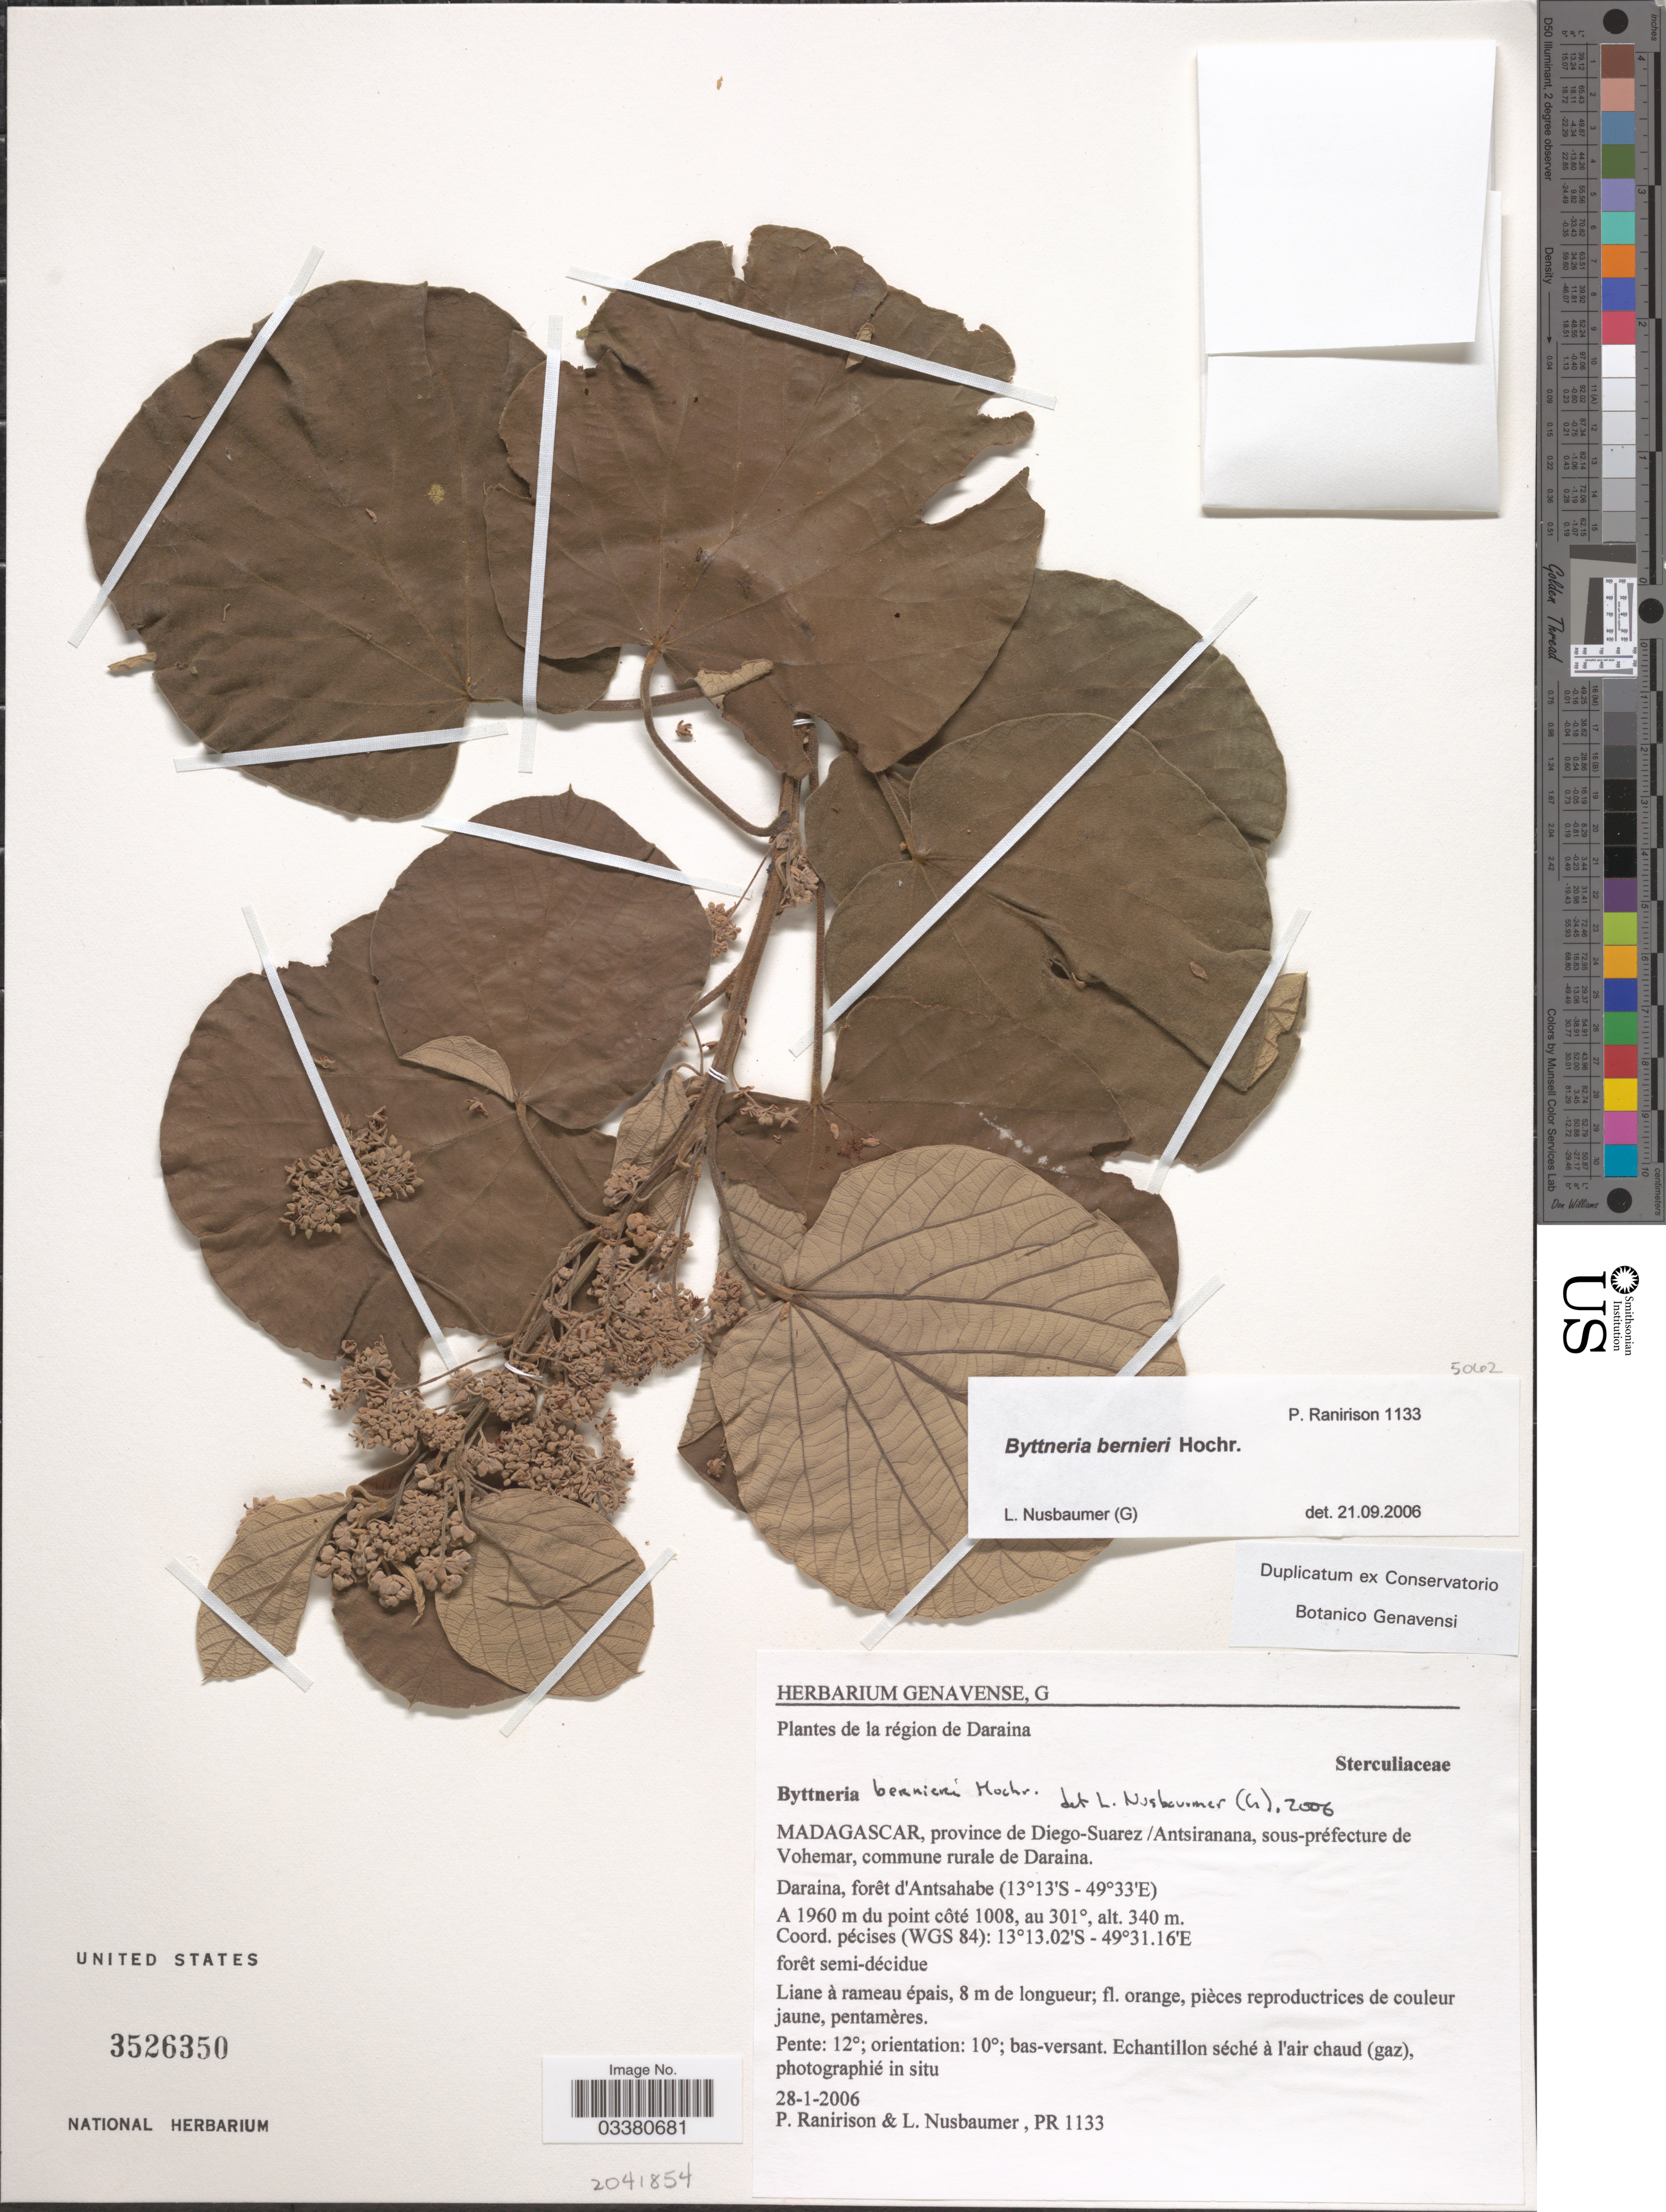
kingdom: Plantae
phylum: Tracheophyta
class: Magnoliopsida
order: Malvales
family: Malvaceae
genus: Byttneria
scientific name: Byttneria bernieri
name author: Hochr.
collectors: P. Ranirison & L. Nusbaumer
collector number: PR 1133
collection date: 2006-01-28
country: Madagascar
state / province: Sava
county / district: Vohémar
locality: De la région de Daraina. Province de Diego-Suarez, sous-préfecture de Vohemar, commune rurale de Daraina. Daraina, forêt d'Antsahabe. A 1960 m du point côté 1008, au 301°. (WGS 84).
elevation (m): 340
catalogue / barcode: US 3526350